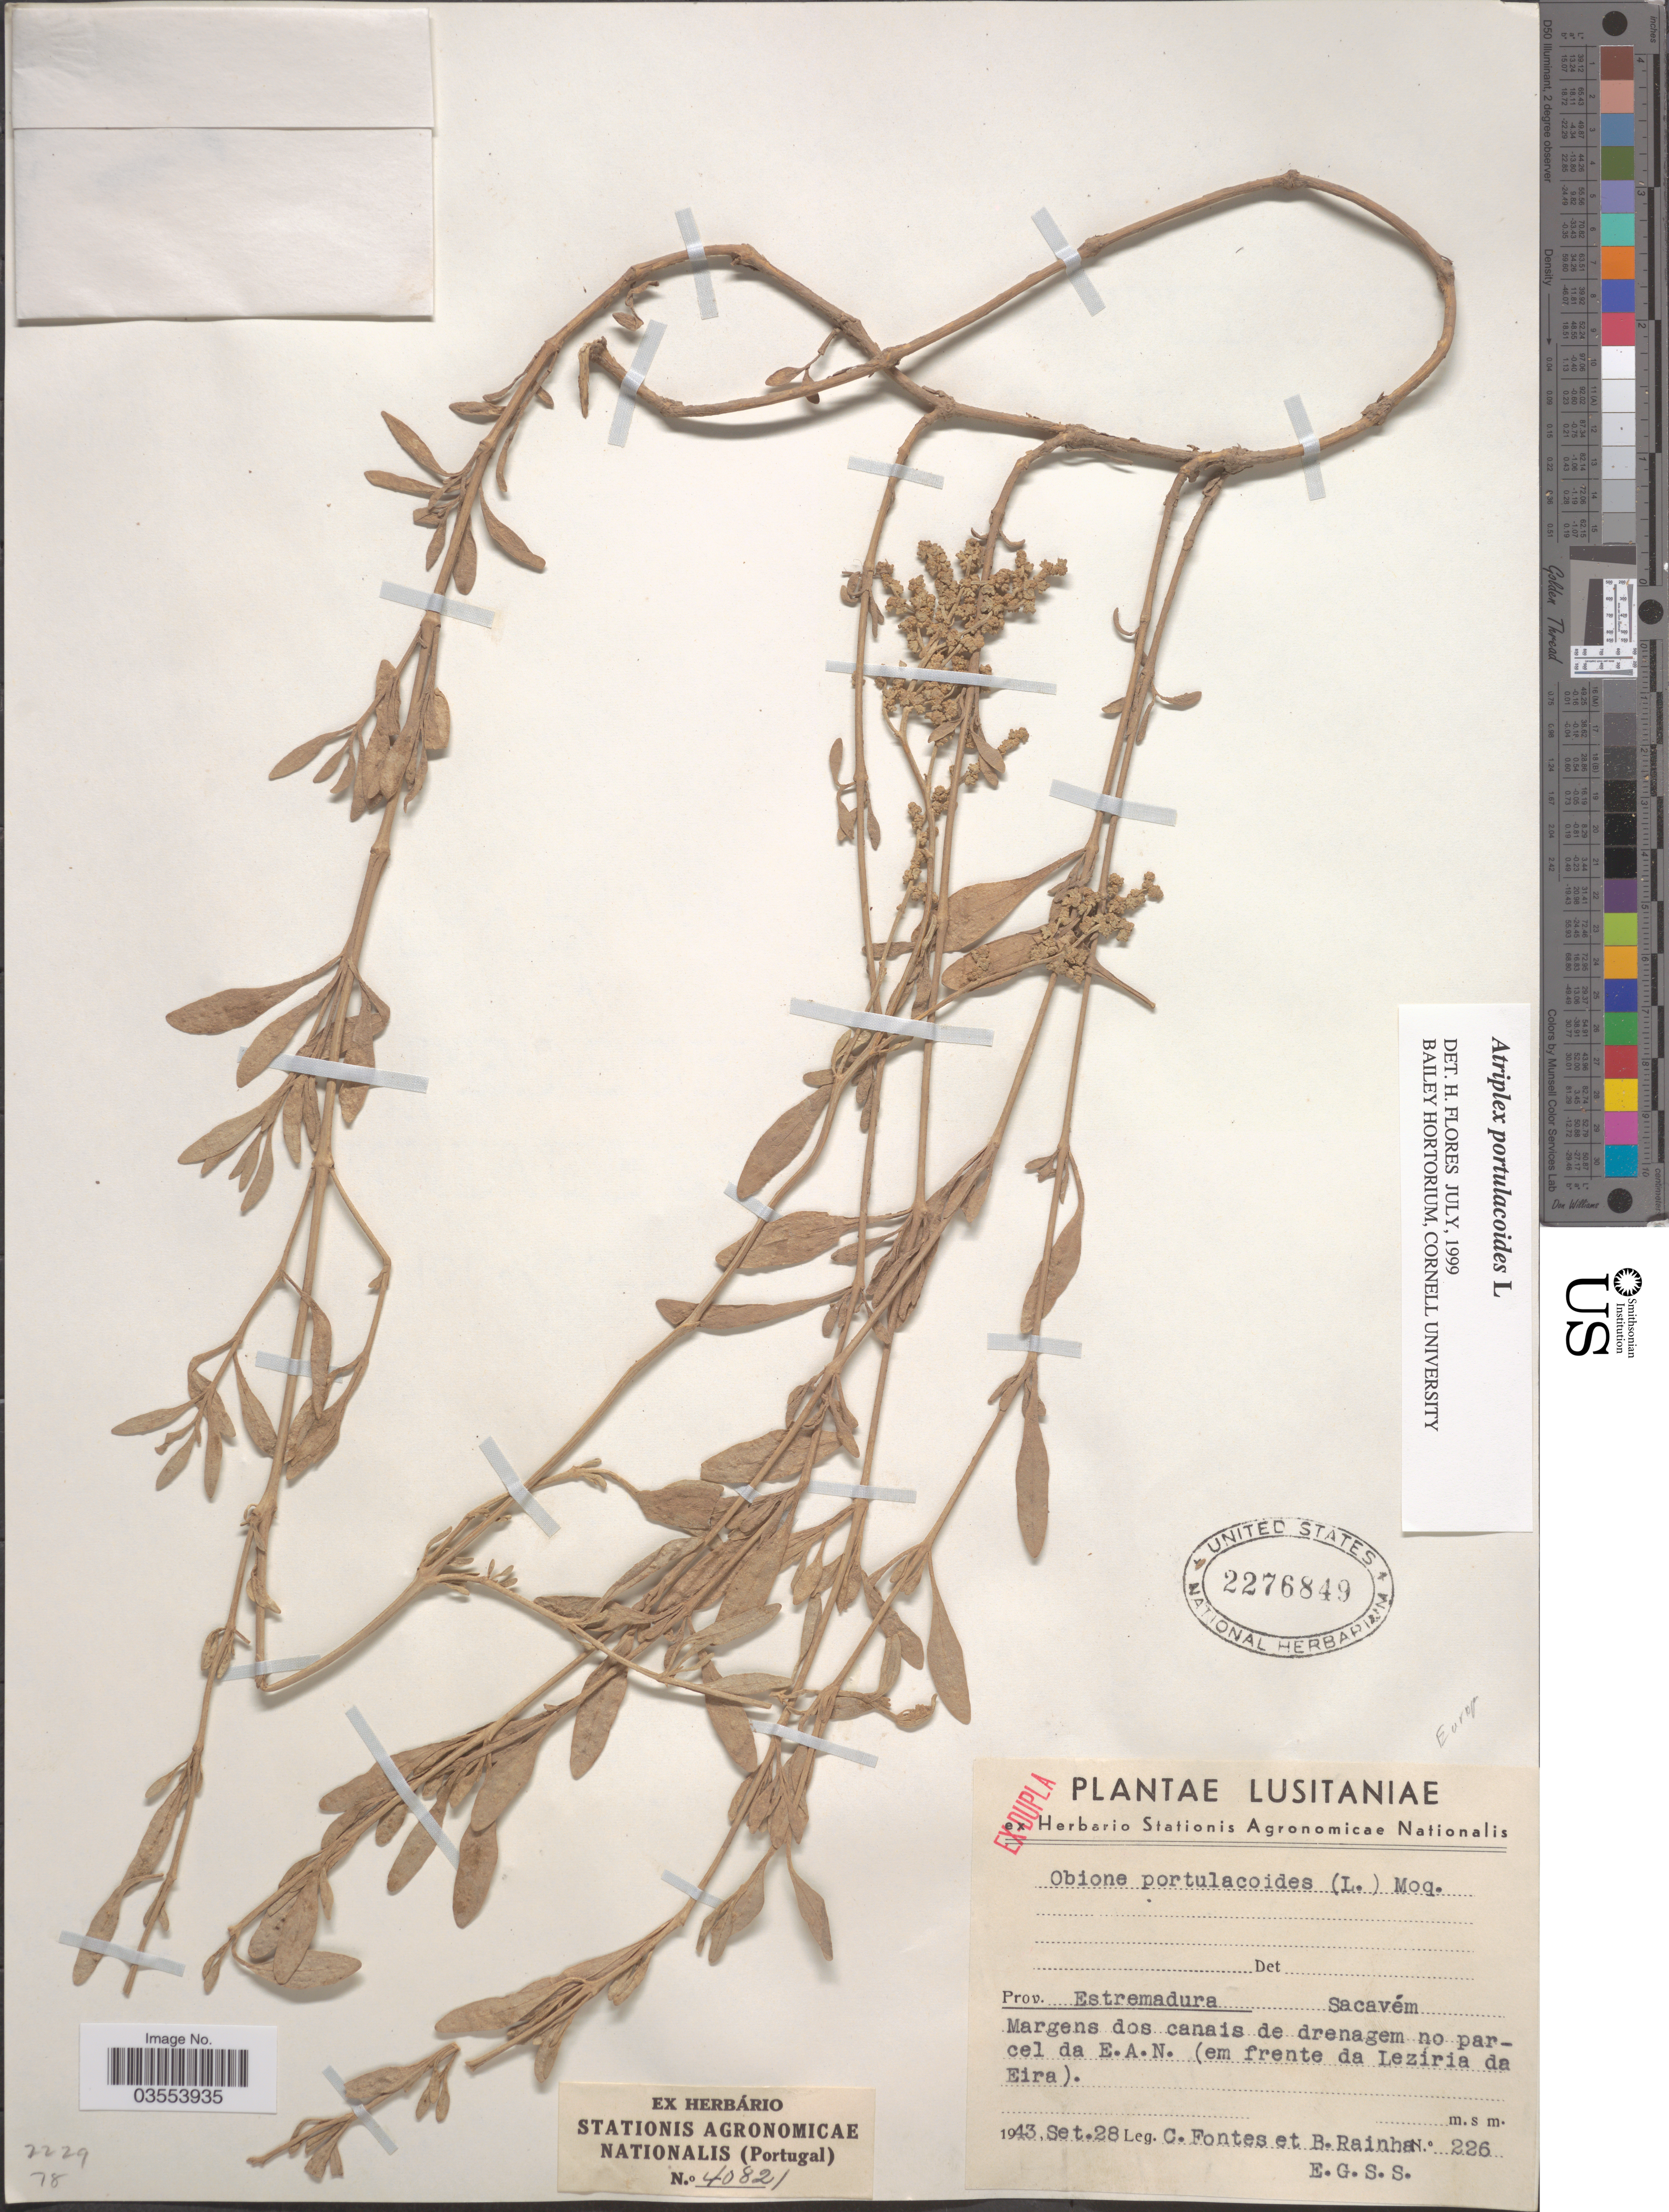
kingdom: Plantae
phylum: Tracheophyta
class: Magnoliopsida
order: Caryophyllales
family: Amaranthaceae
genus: Atriplex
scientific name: Atriplex portulacoides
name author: L.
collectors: C. Fontes & B. Rainha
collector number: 226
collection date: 1943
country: Portugal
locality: Lusitaniae. Prov. Estremadura Sacavém. Margens dos canais de drenagem no parcel da E.A.N. (em frente da Leziria da Eira).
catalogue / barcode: US 2276849